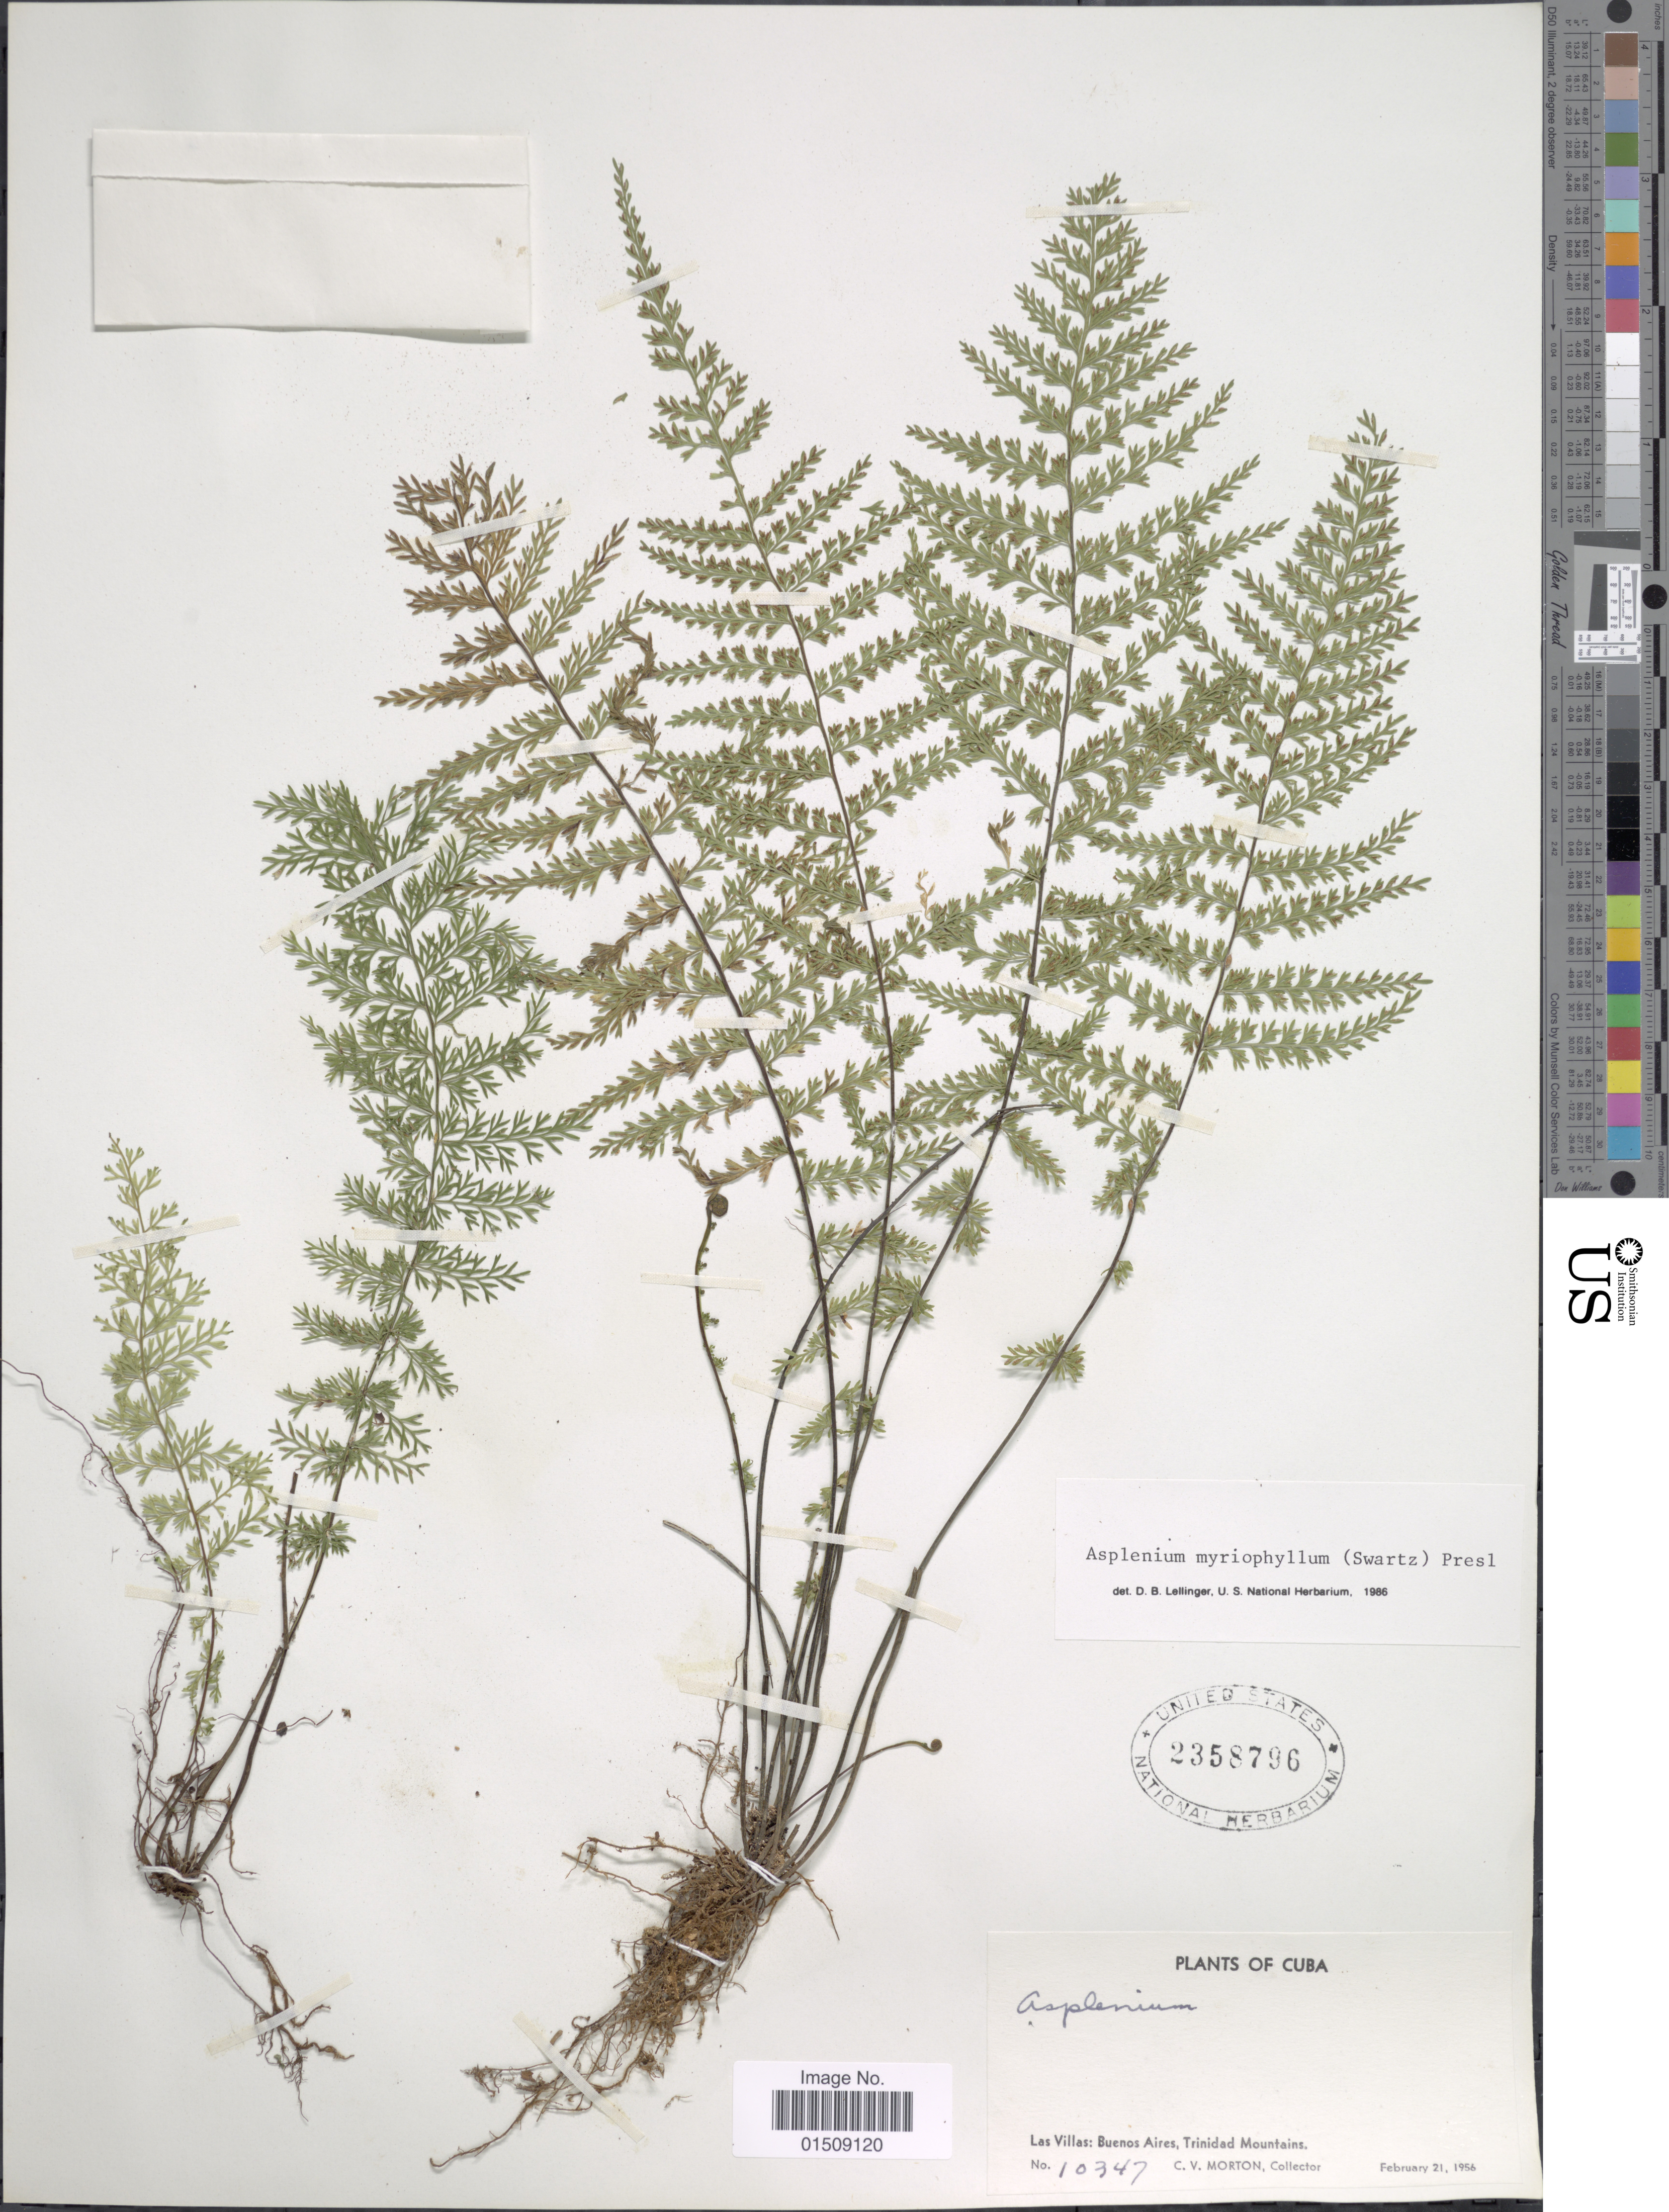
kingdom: Plantae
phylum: Tracheophyta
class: Polypodiopsida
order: Polypodiales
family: Aspleniaceae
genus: Asplenium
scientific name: Asplenium myriophyllum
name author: (Sw.) C. Presl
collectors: C. V. Morton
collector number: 10347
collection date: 1956-02-21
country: Cuba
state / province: Las Villas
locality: Las Villas: Buenos Aires, Trinidad Mountains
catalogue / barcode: US 2358796